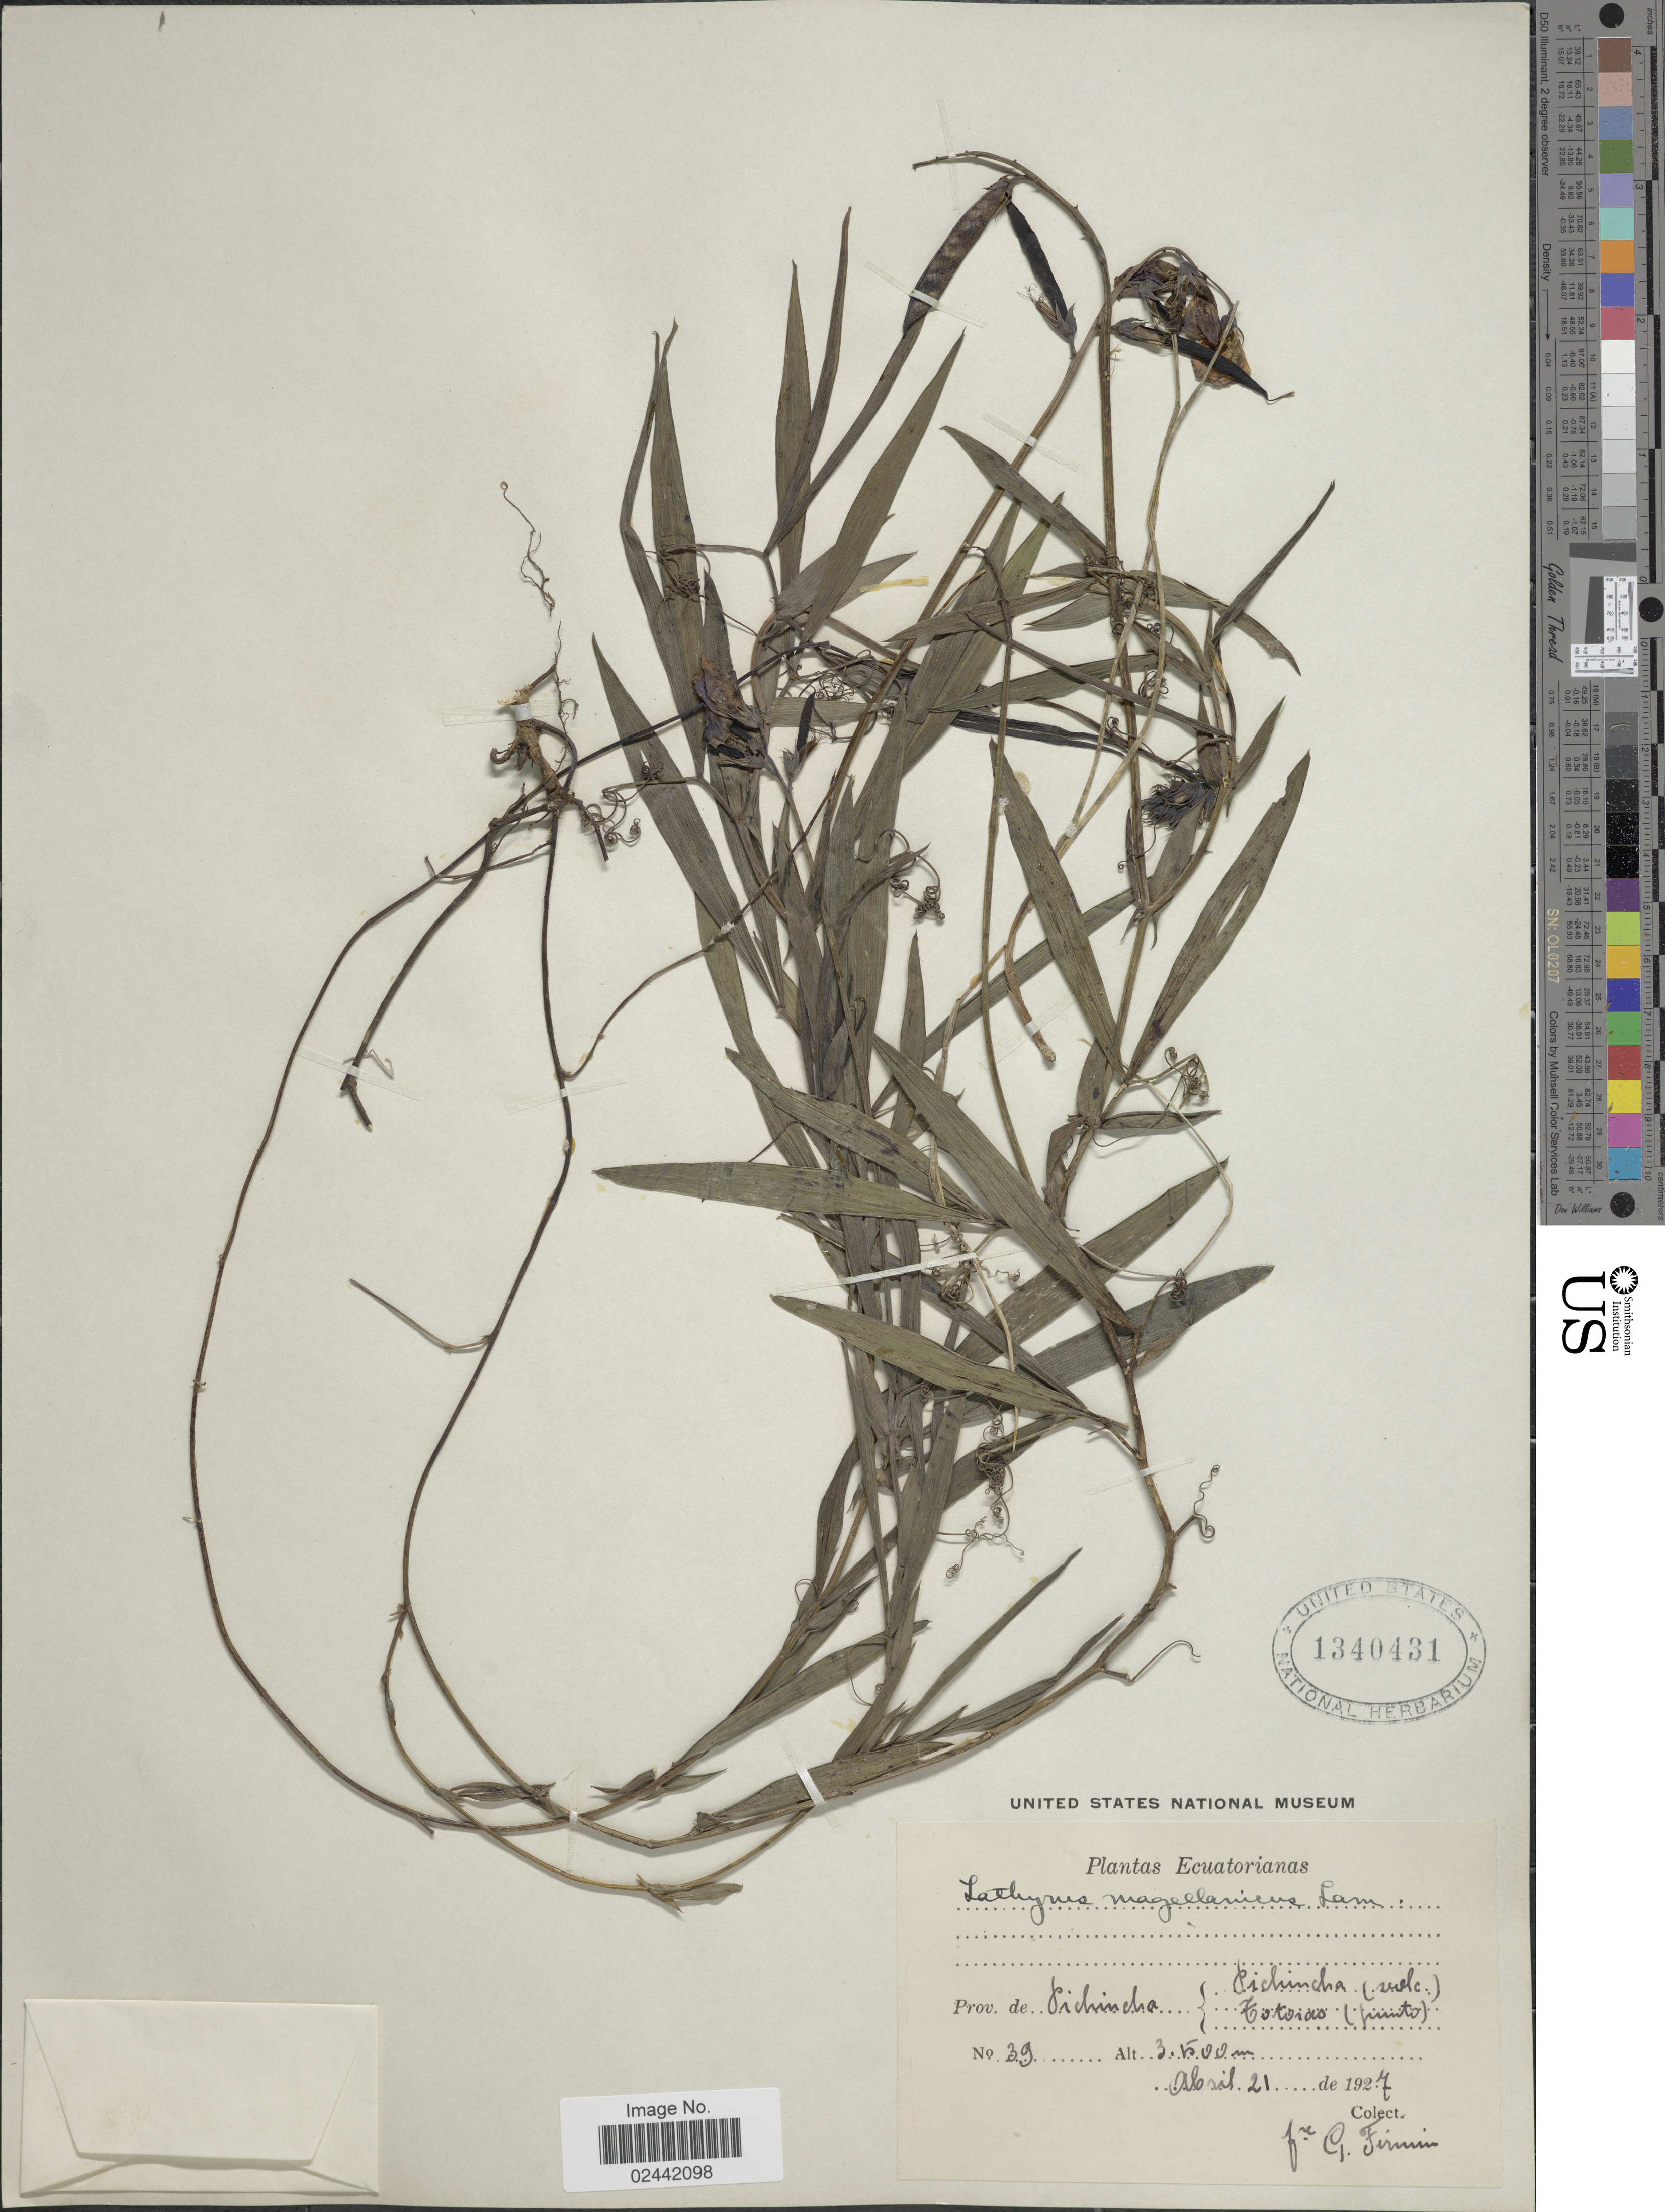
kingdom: Plantae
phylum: Tracheophyta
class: Magnoliopsida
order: Fabales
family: Fabaceae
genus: Lathyrus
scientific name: Lathyrus magellanicus var. gladiatus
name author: (Hook.) Kuntze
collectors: F. Firmin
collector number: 39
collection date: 1927-04-21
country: Ecuador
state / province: Pichincha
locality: Ecuatorianas. Pichincha (volc) Cotorias (junto)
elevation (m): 3500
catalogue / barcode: US 1340431